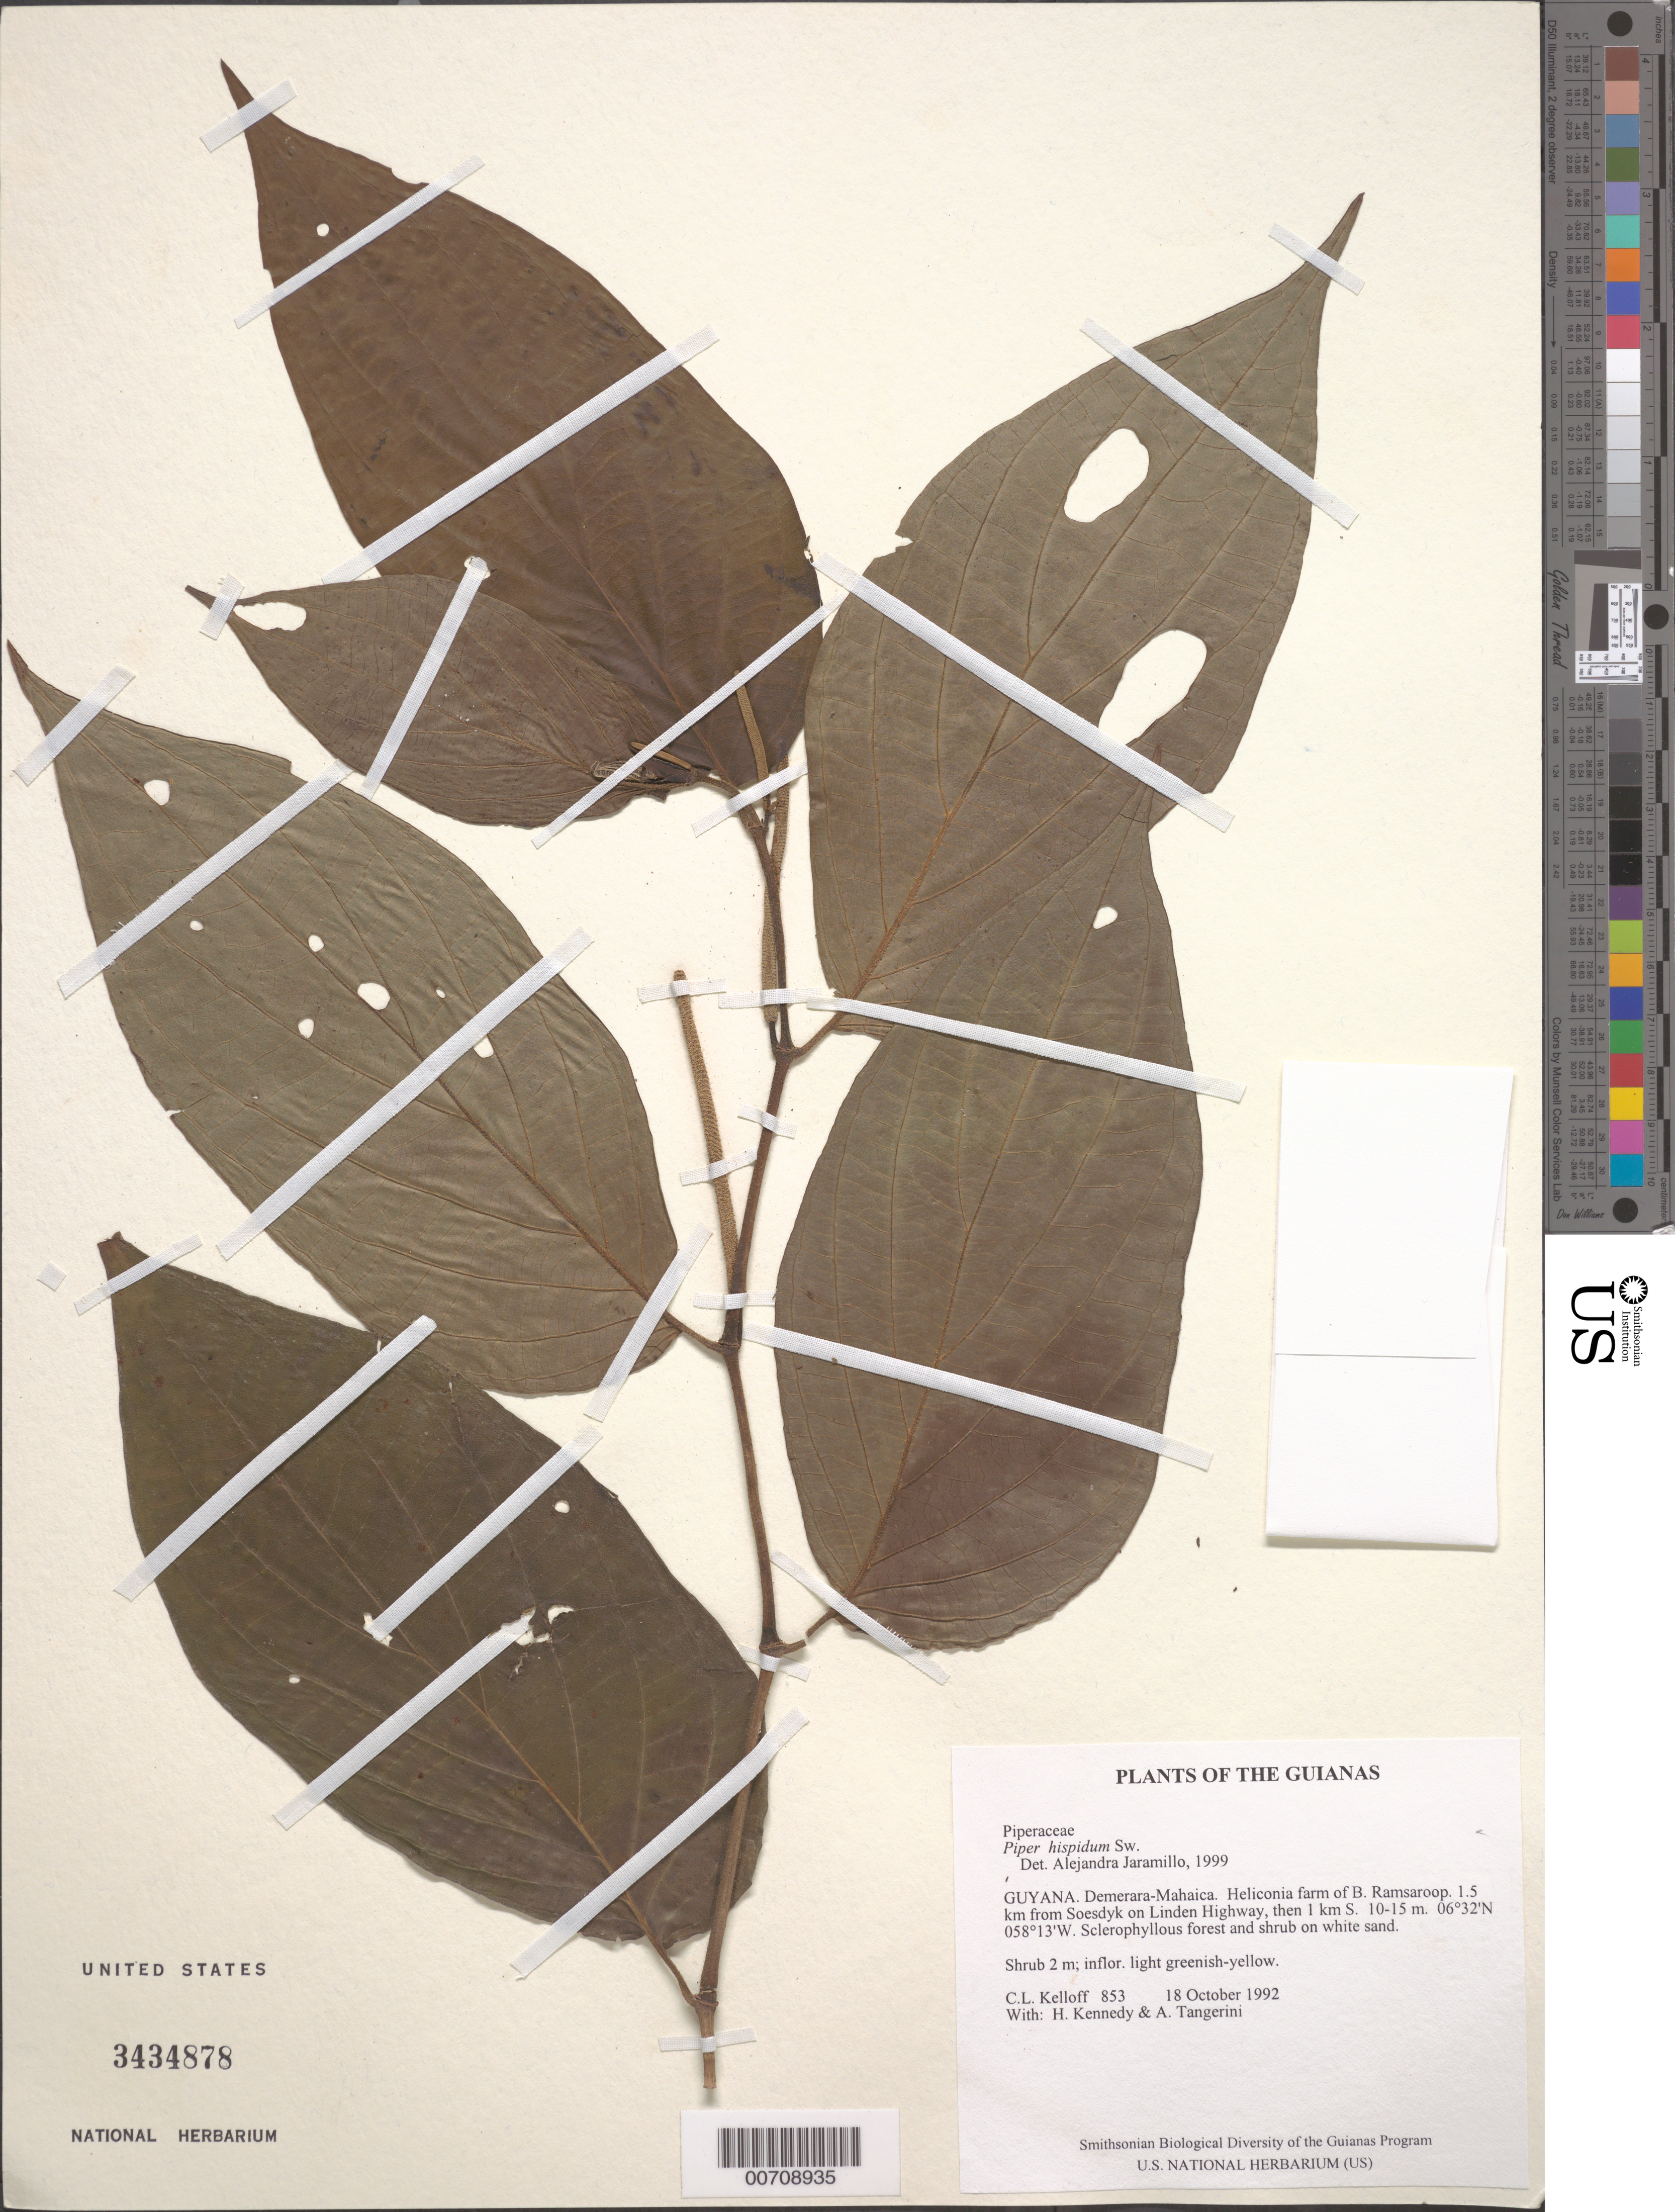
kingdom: Plantae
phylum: Tracheophyta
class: Magnoliopsida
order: Piperales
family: Piperaceae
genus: Piper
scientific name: Piper hispidum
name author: Sw.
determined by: Callejas, Ricardo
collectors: C. L. Kelloff, H. Kennedy & A. Tangerini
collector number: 0853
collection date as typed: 18 October 1992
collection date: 1992-10-18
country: Guyana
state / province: Demerara-Mahaica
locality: Heliconia farm of B. Ramsaroop. 1.5 km from Soesdyk on Linden Highway, then 1 km S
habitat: Sclerophyllous forest and shrub on white sand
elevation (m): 10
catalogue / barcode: US 3434878